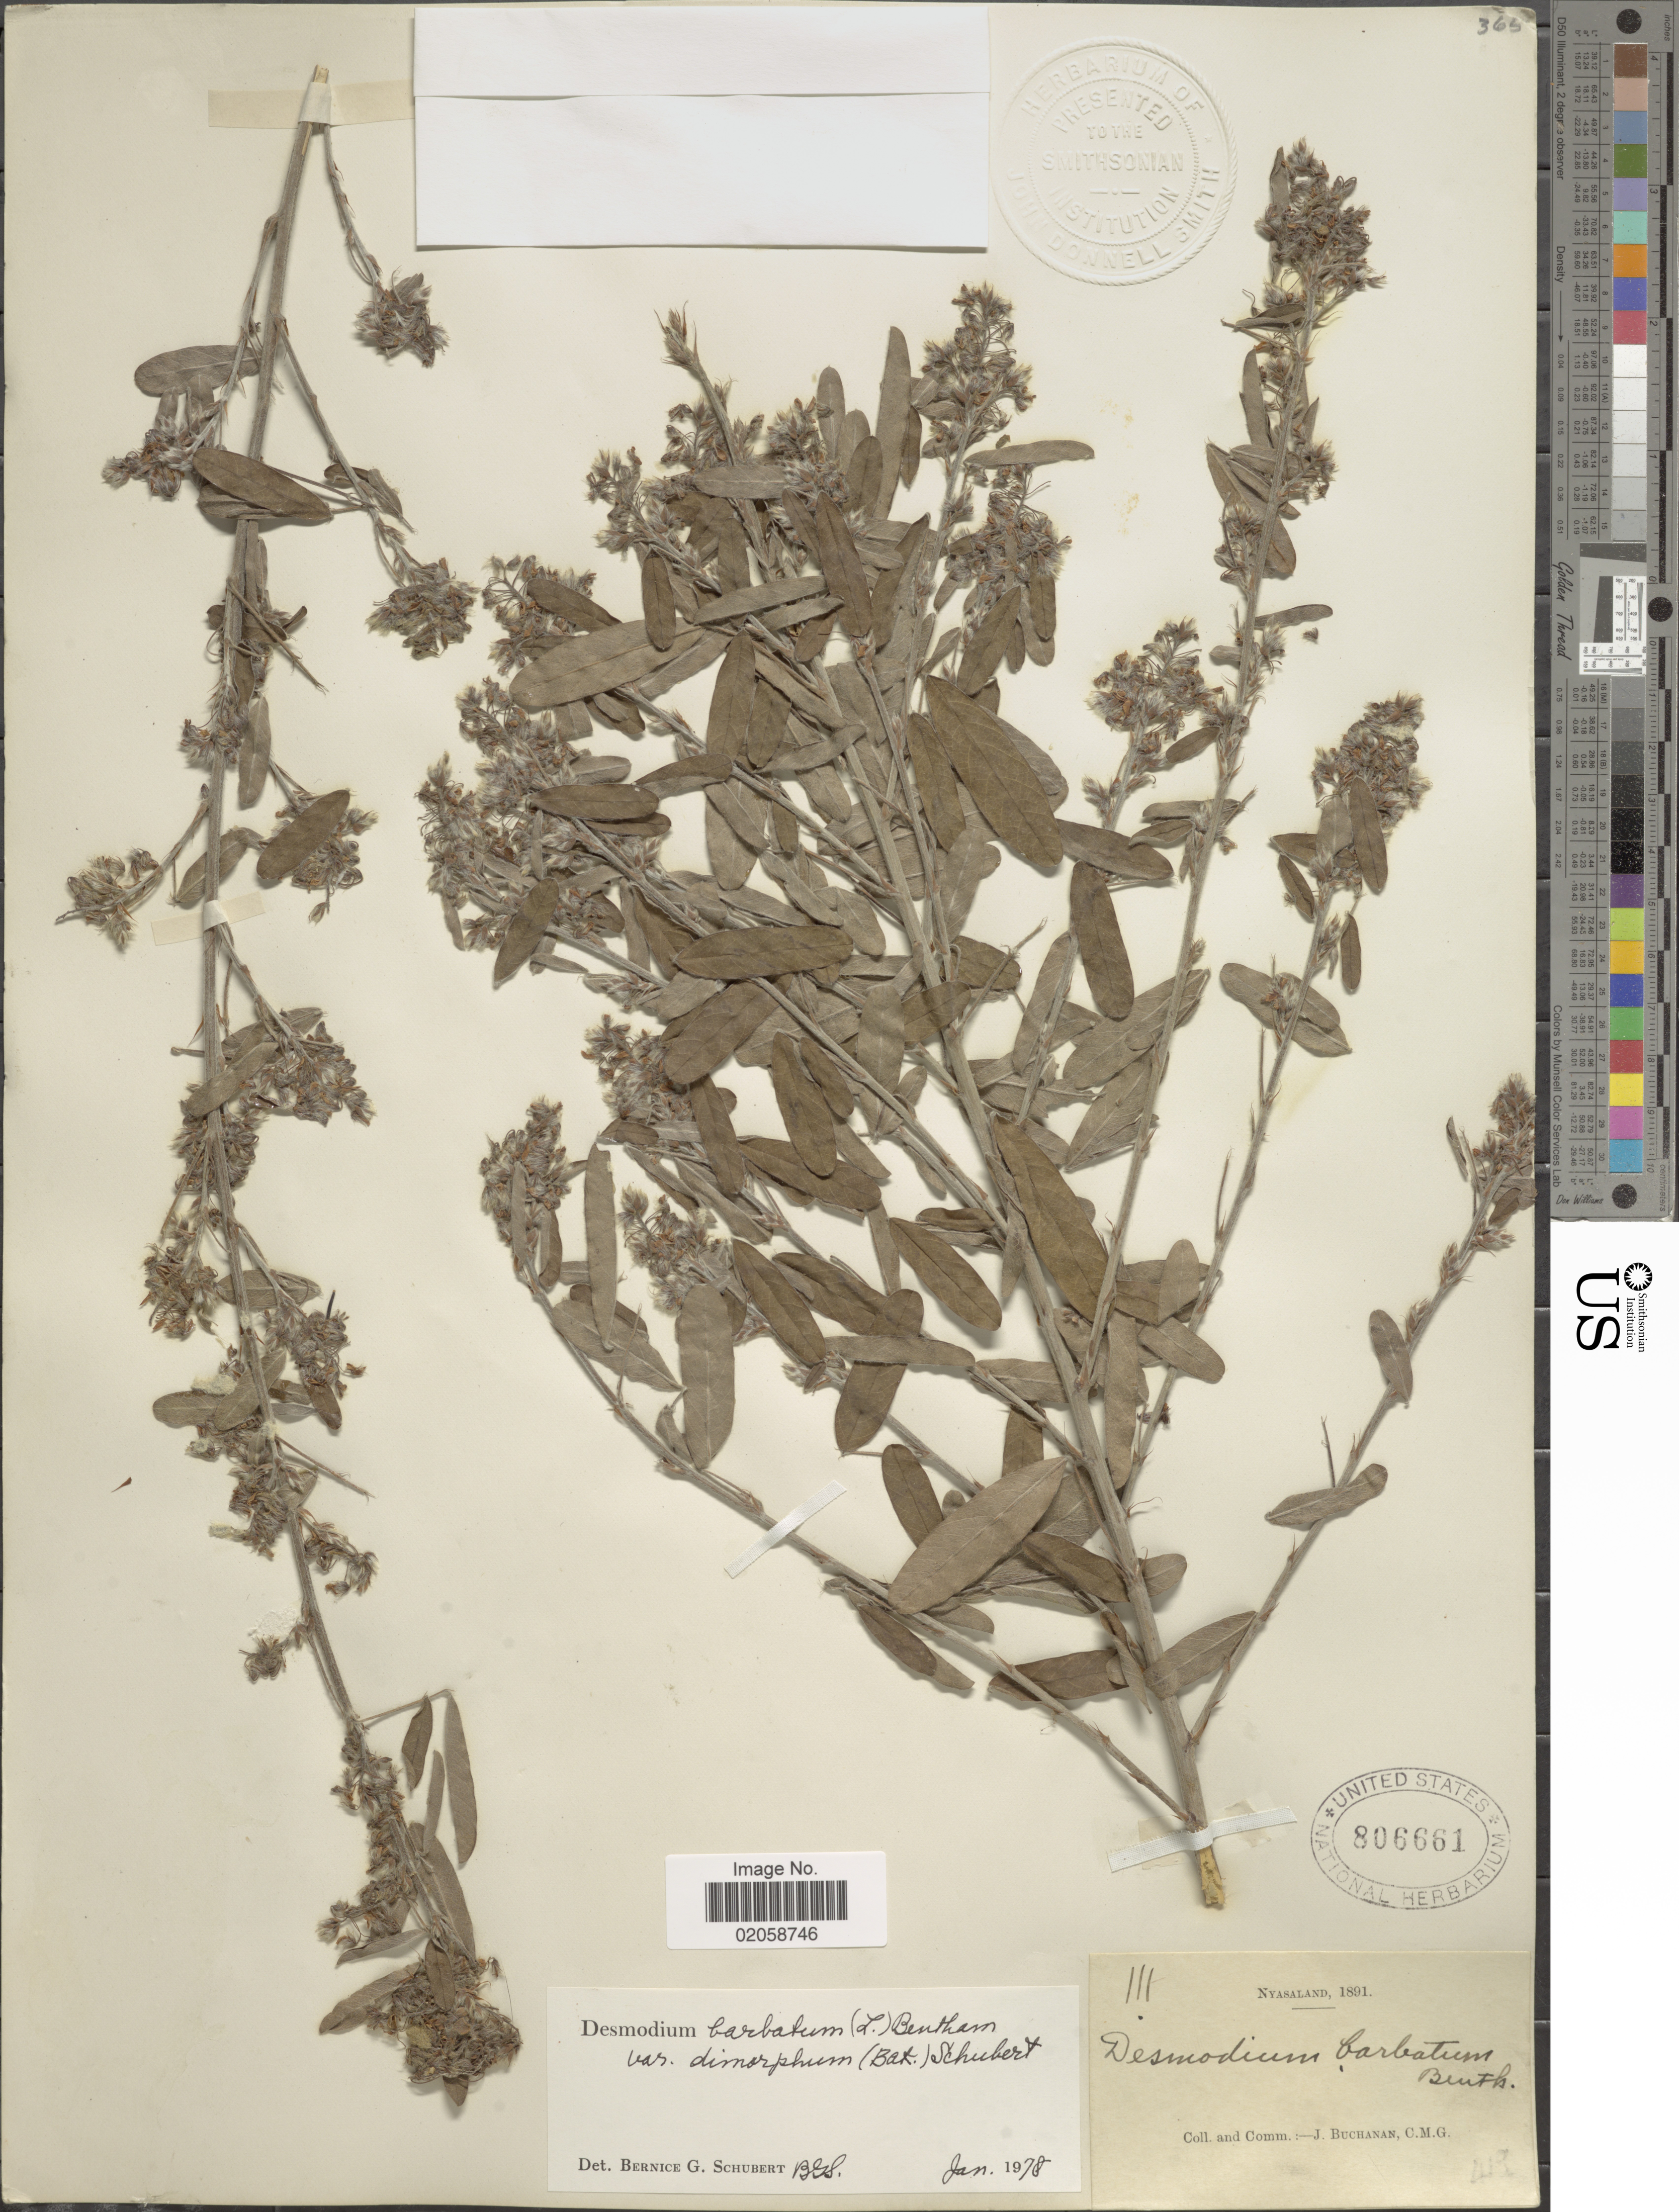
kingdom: Plantae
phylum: Tracheophyta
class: Magnoliopsida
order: Fabales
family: Fabaceae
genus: Grona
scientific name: Grona barbata var. dimorpha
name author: (Welw. ex Baker) H. Ohashi & K. Ohashi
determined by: Strong, Mark T., (BOT), Smithsonian Institution - National Museum of Natural History (UNITED STATES)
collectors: J. Buchanan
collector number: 111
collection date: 1891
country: Malawi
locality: Nyasaland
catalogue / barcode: US 806661